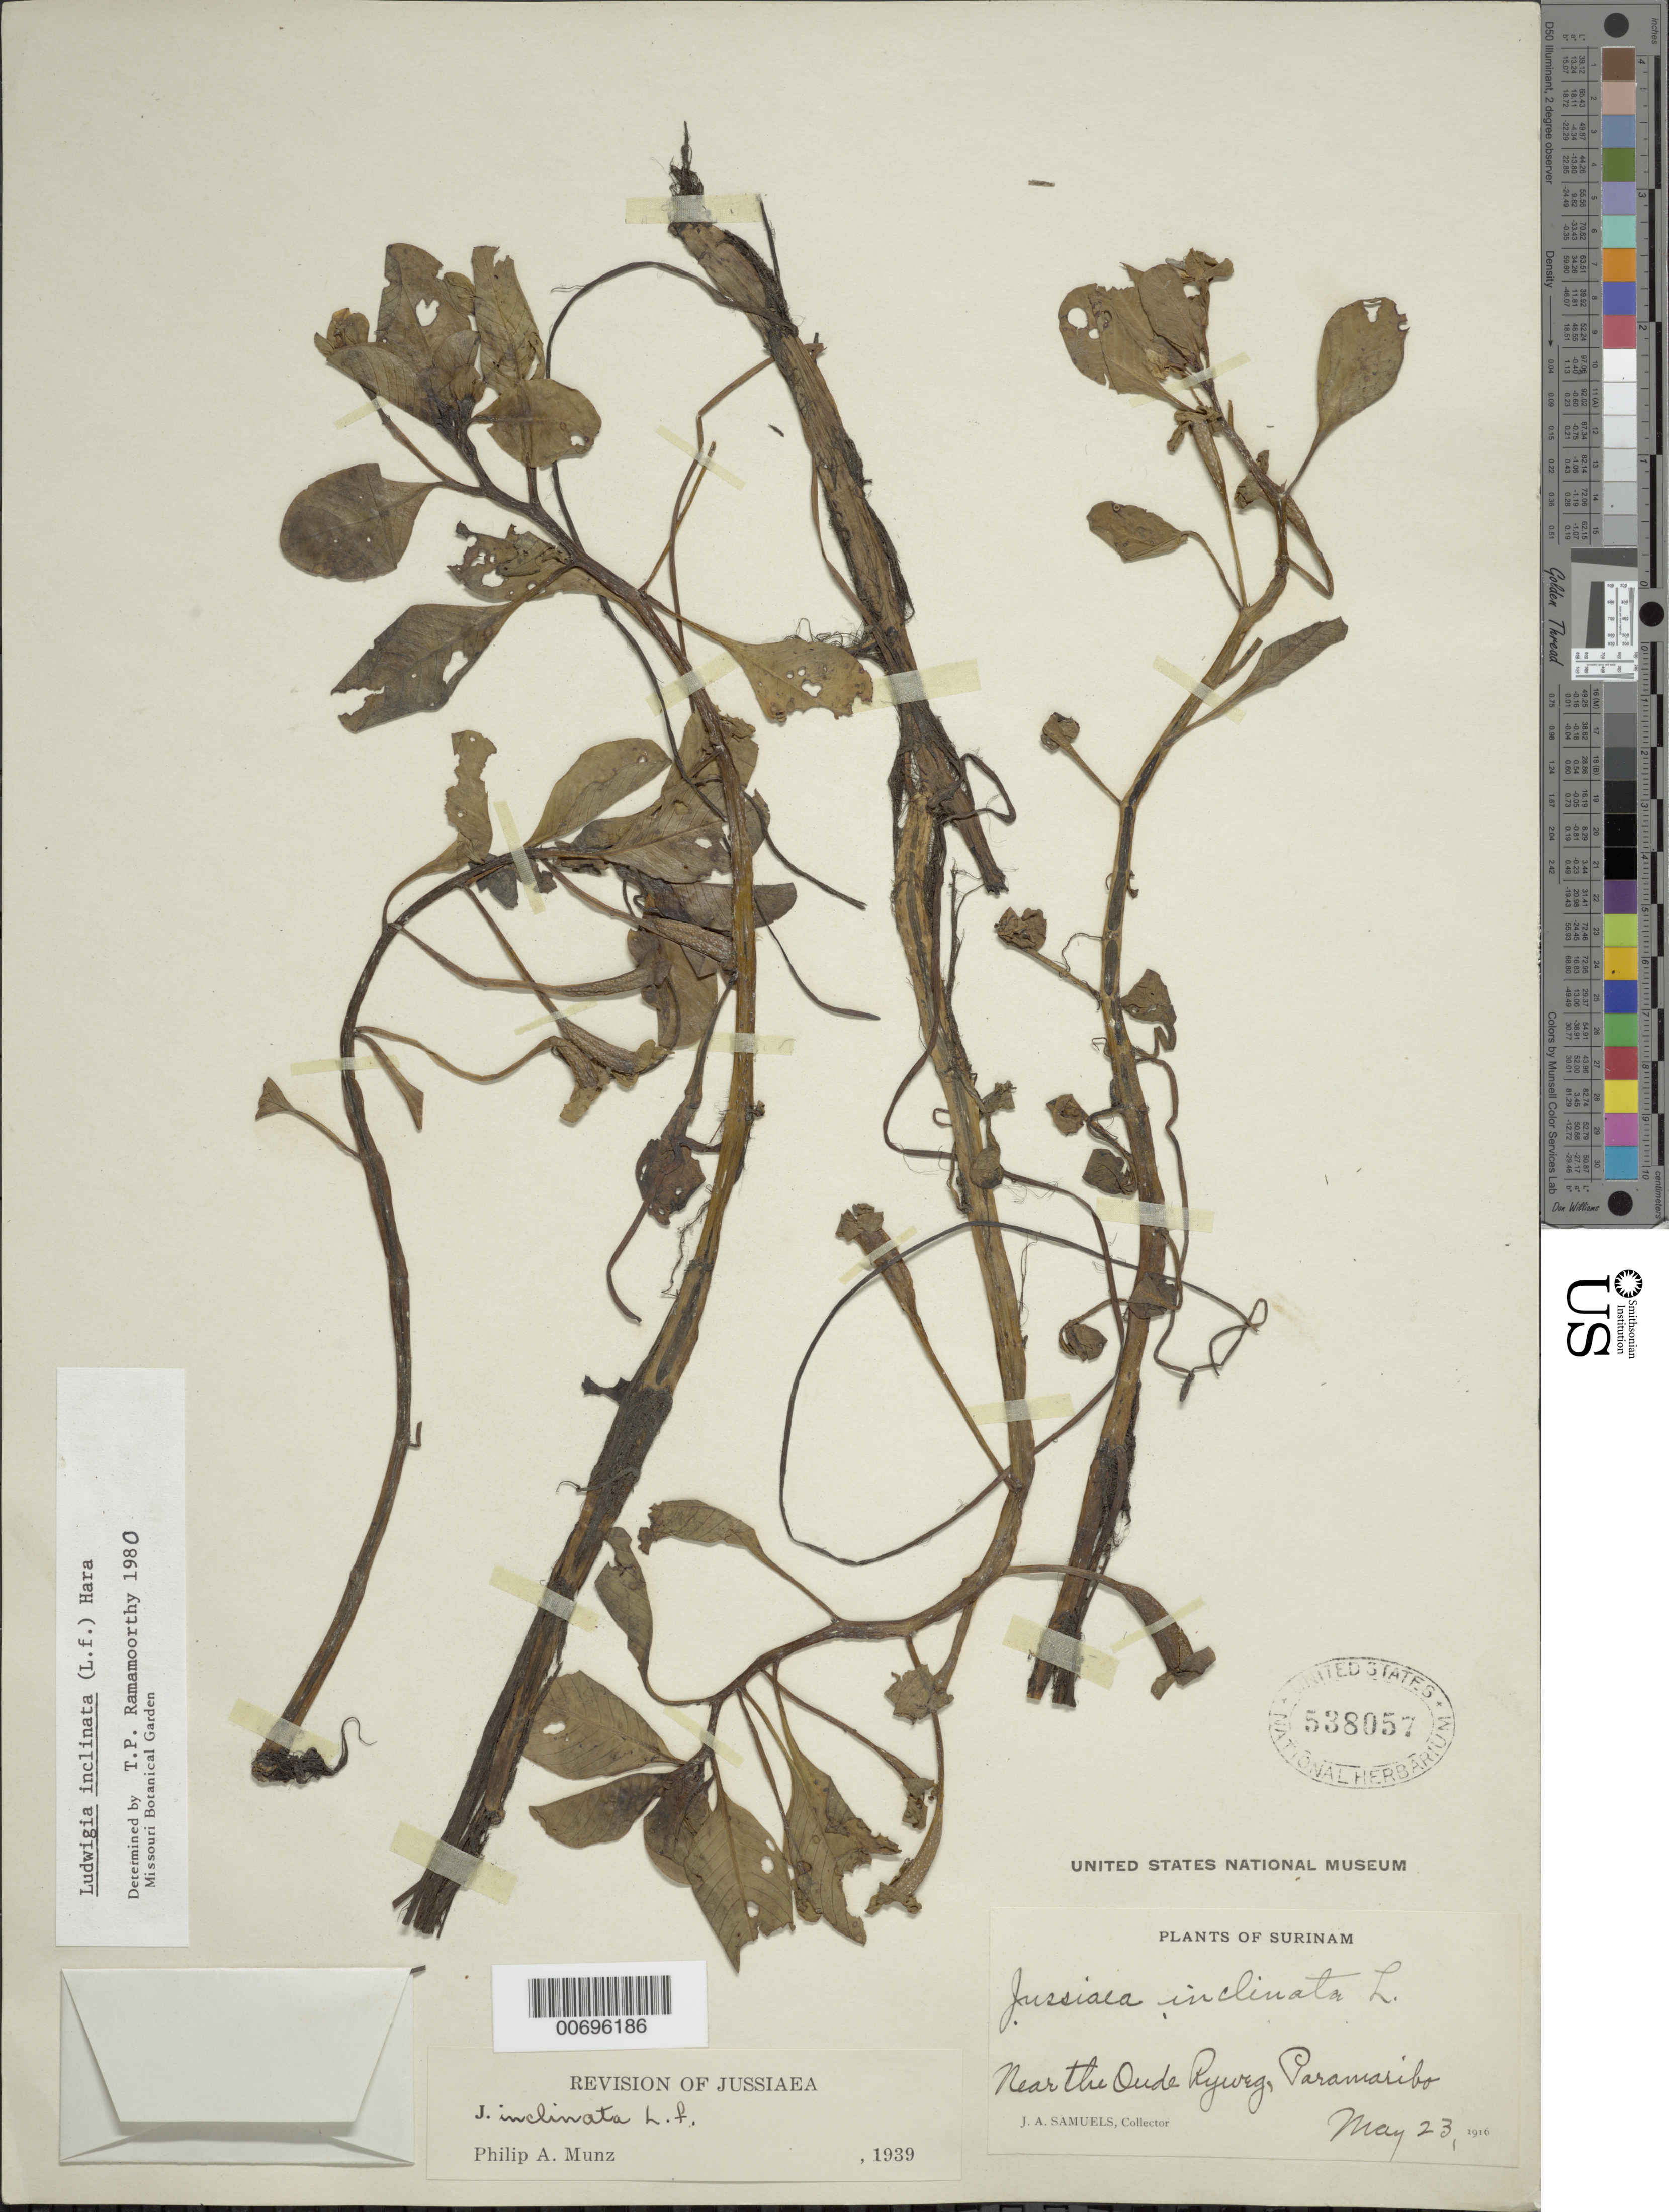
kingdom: Plantae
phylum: Tracheophyta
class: Magnoliopsida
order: Myrtales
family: Onagraceae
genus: Ludwigia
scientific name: Ludwigia inclinata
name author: (L. f.) M. Gómez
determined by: Ramamoorthy, T. P.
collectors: J. A. Samuels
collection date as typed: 23-May-16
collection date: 1916-05-23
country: Suriname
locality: Paramaribo, near Oude Ryweg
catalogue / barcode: US 538057